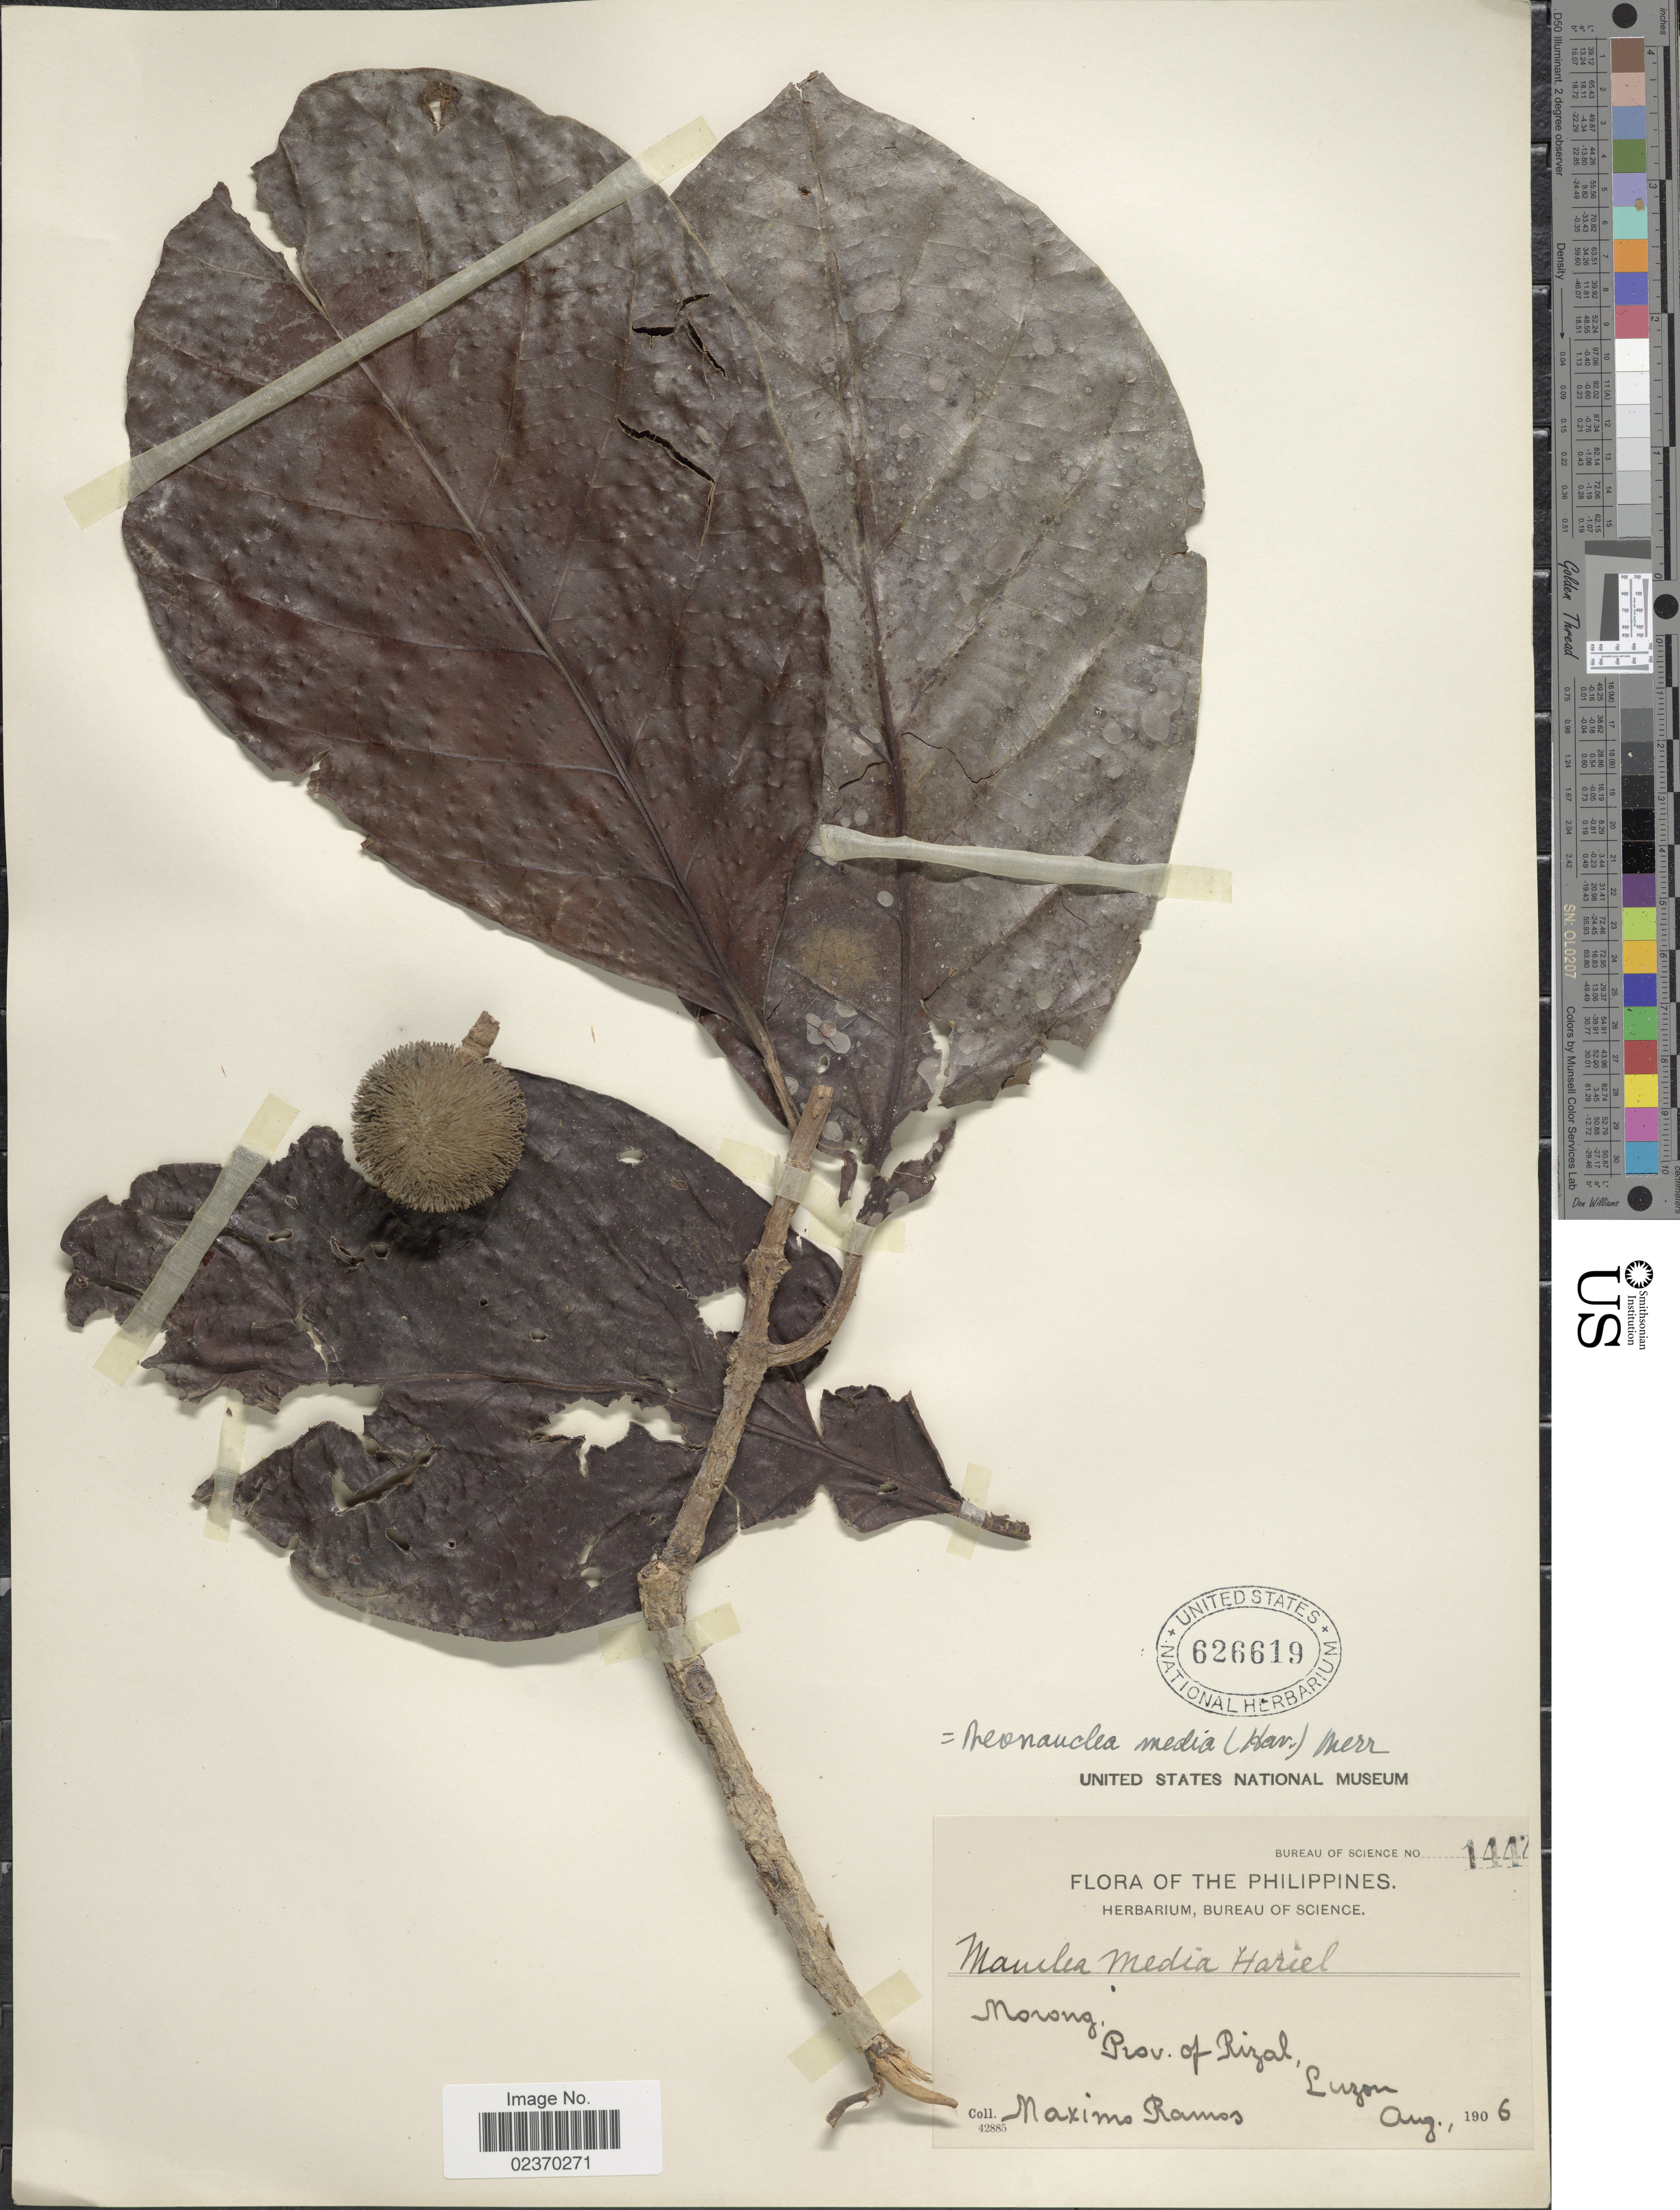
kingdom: Plantae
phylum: Tracheophyta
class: Magnoliopsida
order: Gentianales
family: Rubiaceae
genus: Neonauclea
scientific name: Neonauclea media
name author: (Havil.) Merr.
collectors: M. Ramos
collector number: Bureau of Science 1447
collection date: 1906-08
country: Philippines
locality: Norong, Prov. of Rizal, Luzon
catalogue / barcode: US 626619